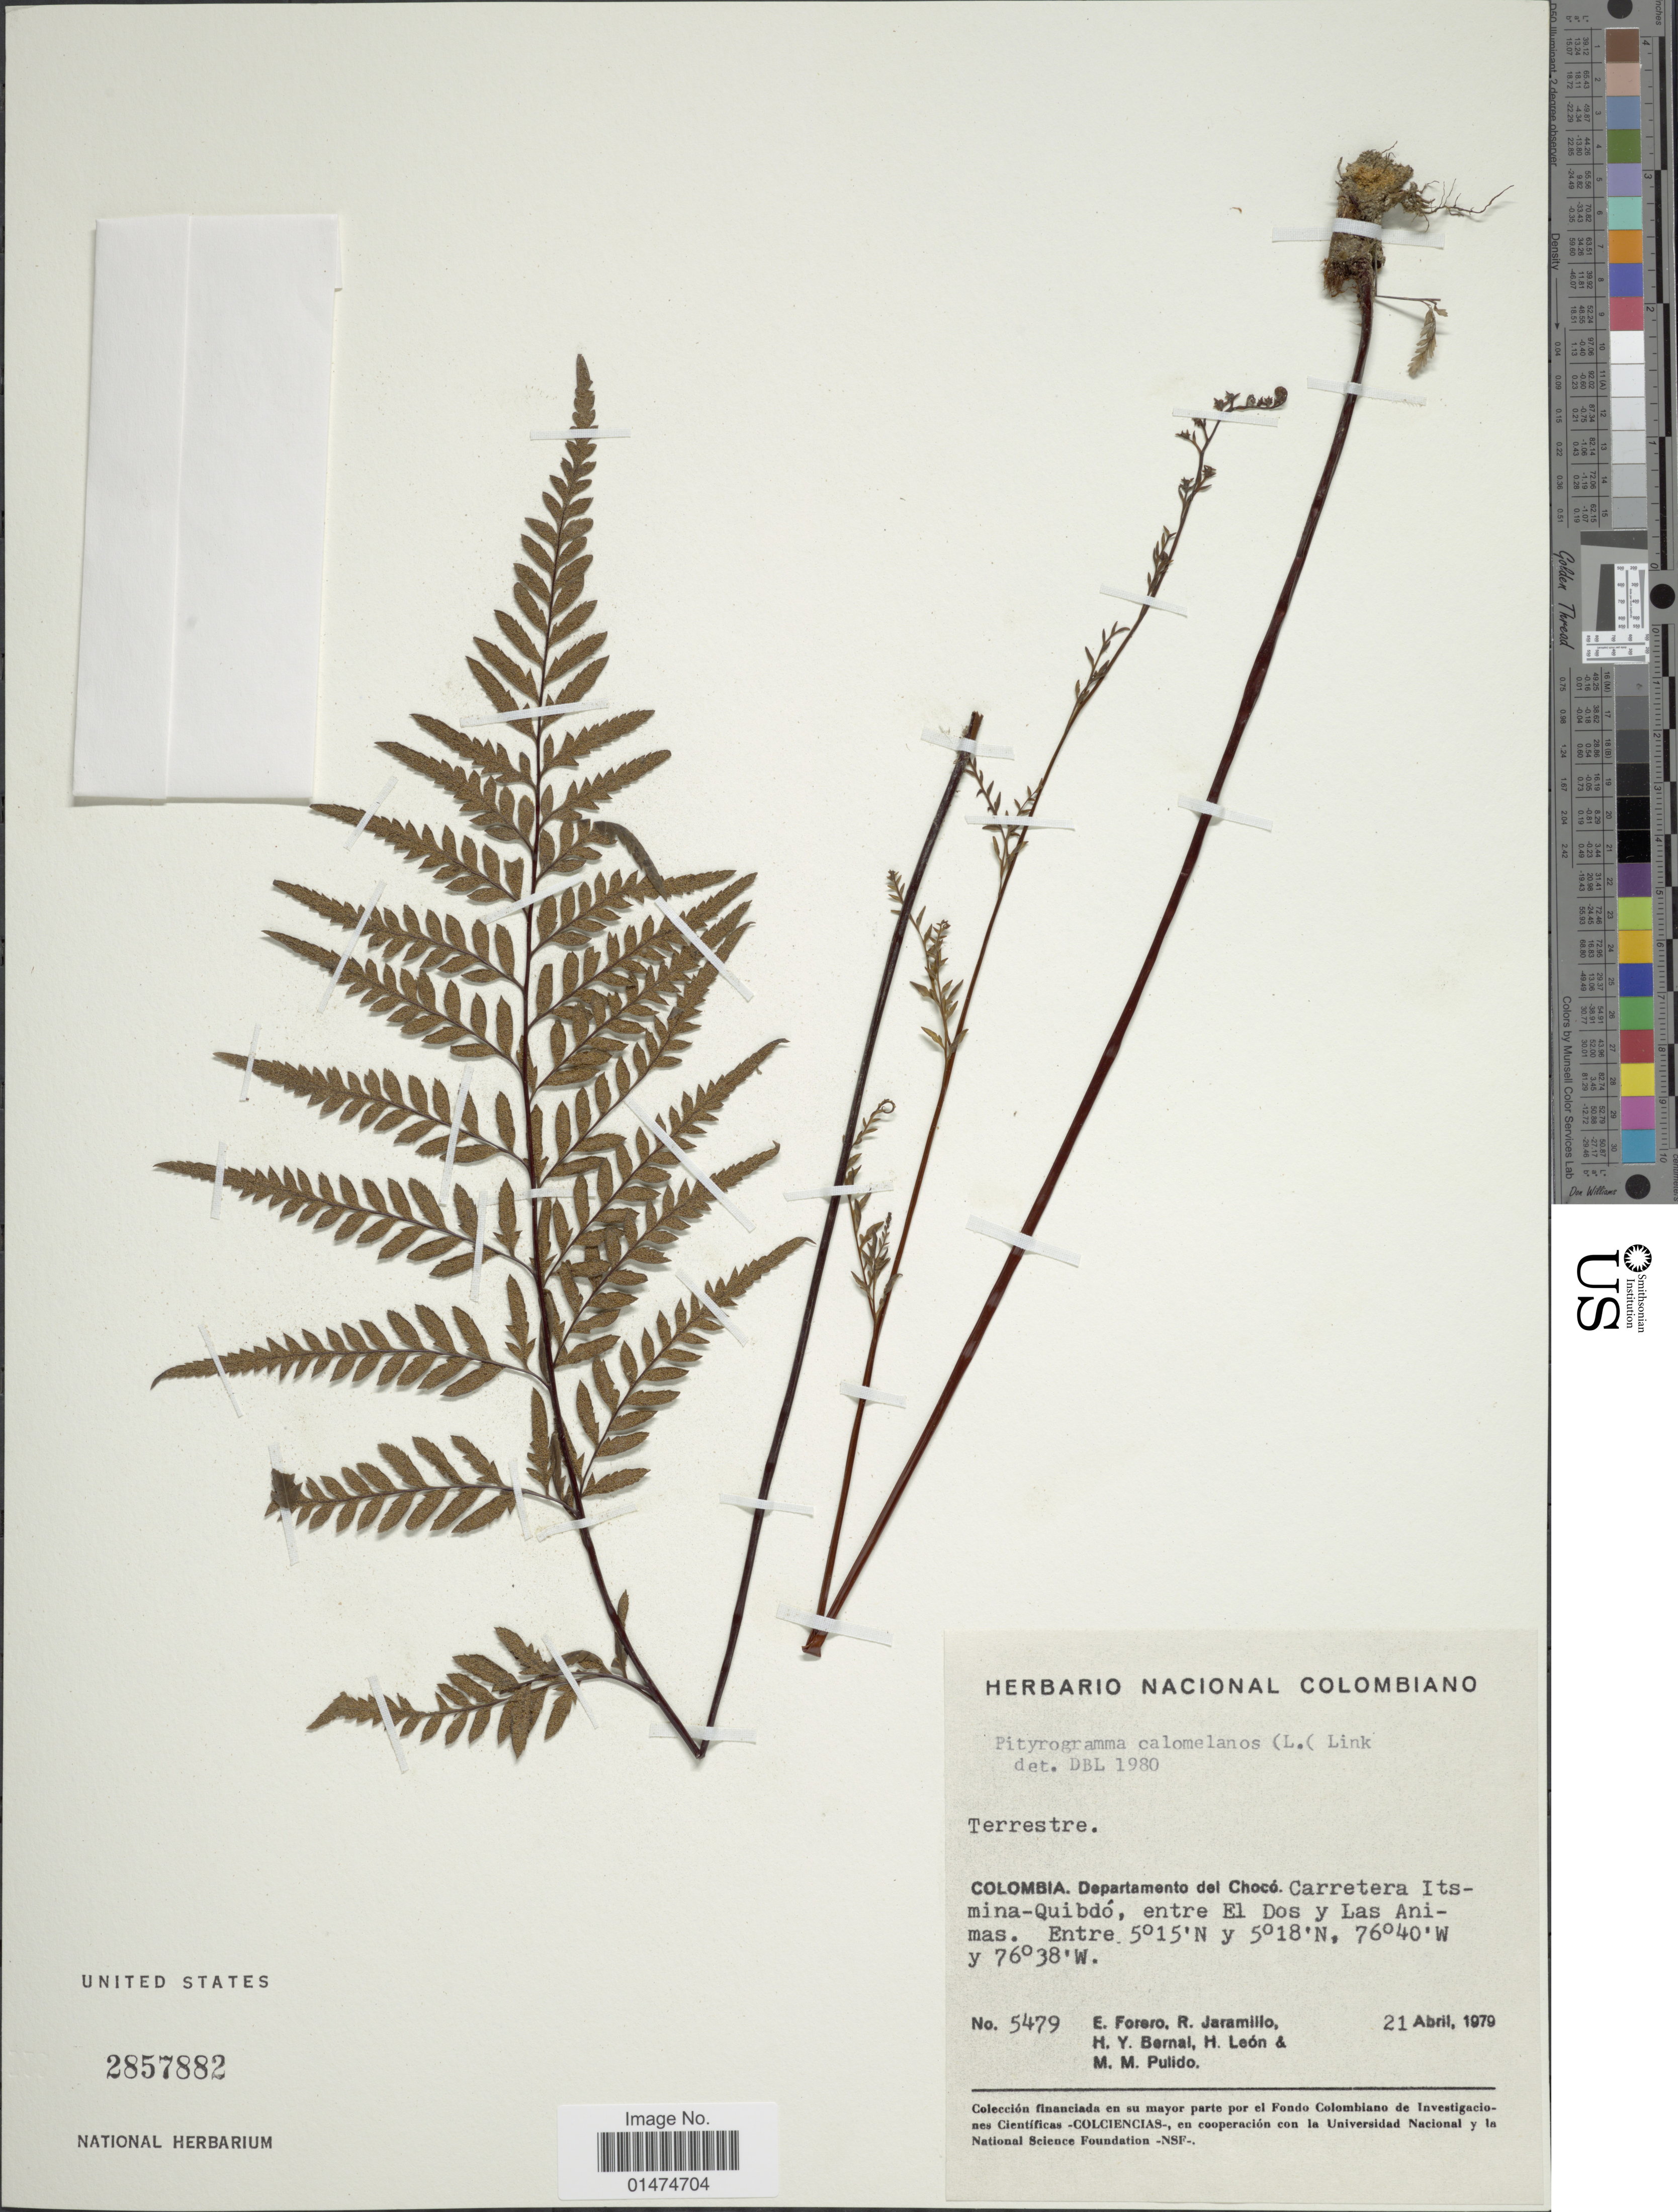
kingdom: Plantae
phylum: Tracheophyta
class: Polypodiopsida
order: Polypodiales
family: Pteridaceae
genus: Pityrogramma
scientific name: Pityrogramma calomelanos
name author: (L.) Link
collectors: E. Forero, R. Jaramillo M., H. Y. Bernal, H. León & M. Pulido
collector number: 5479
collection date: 1979-04-21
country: Colombia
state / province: Chocó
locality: Departamento del Choco, Carretera Its-mina-Quibdo, entre El Dos y Las Animas.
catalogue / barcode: US 2857882